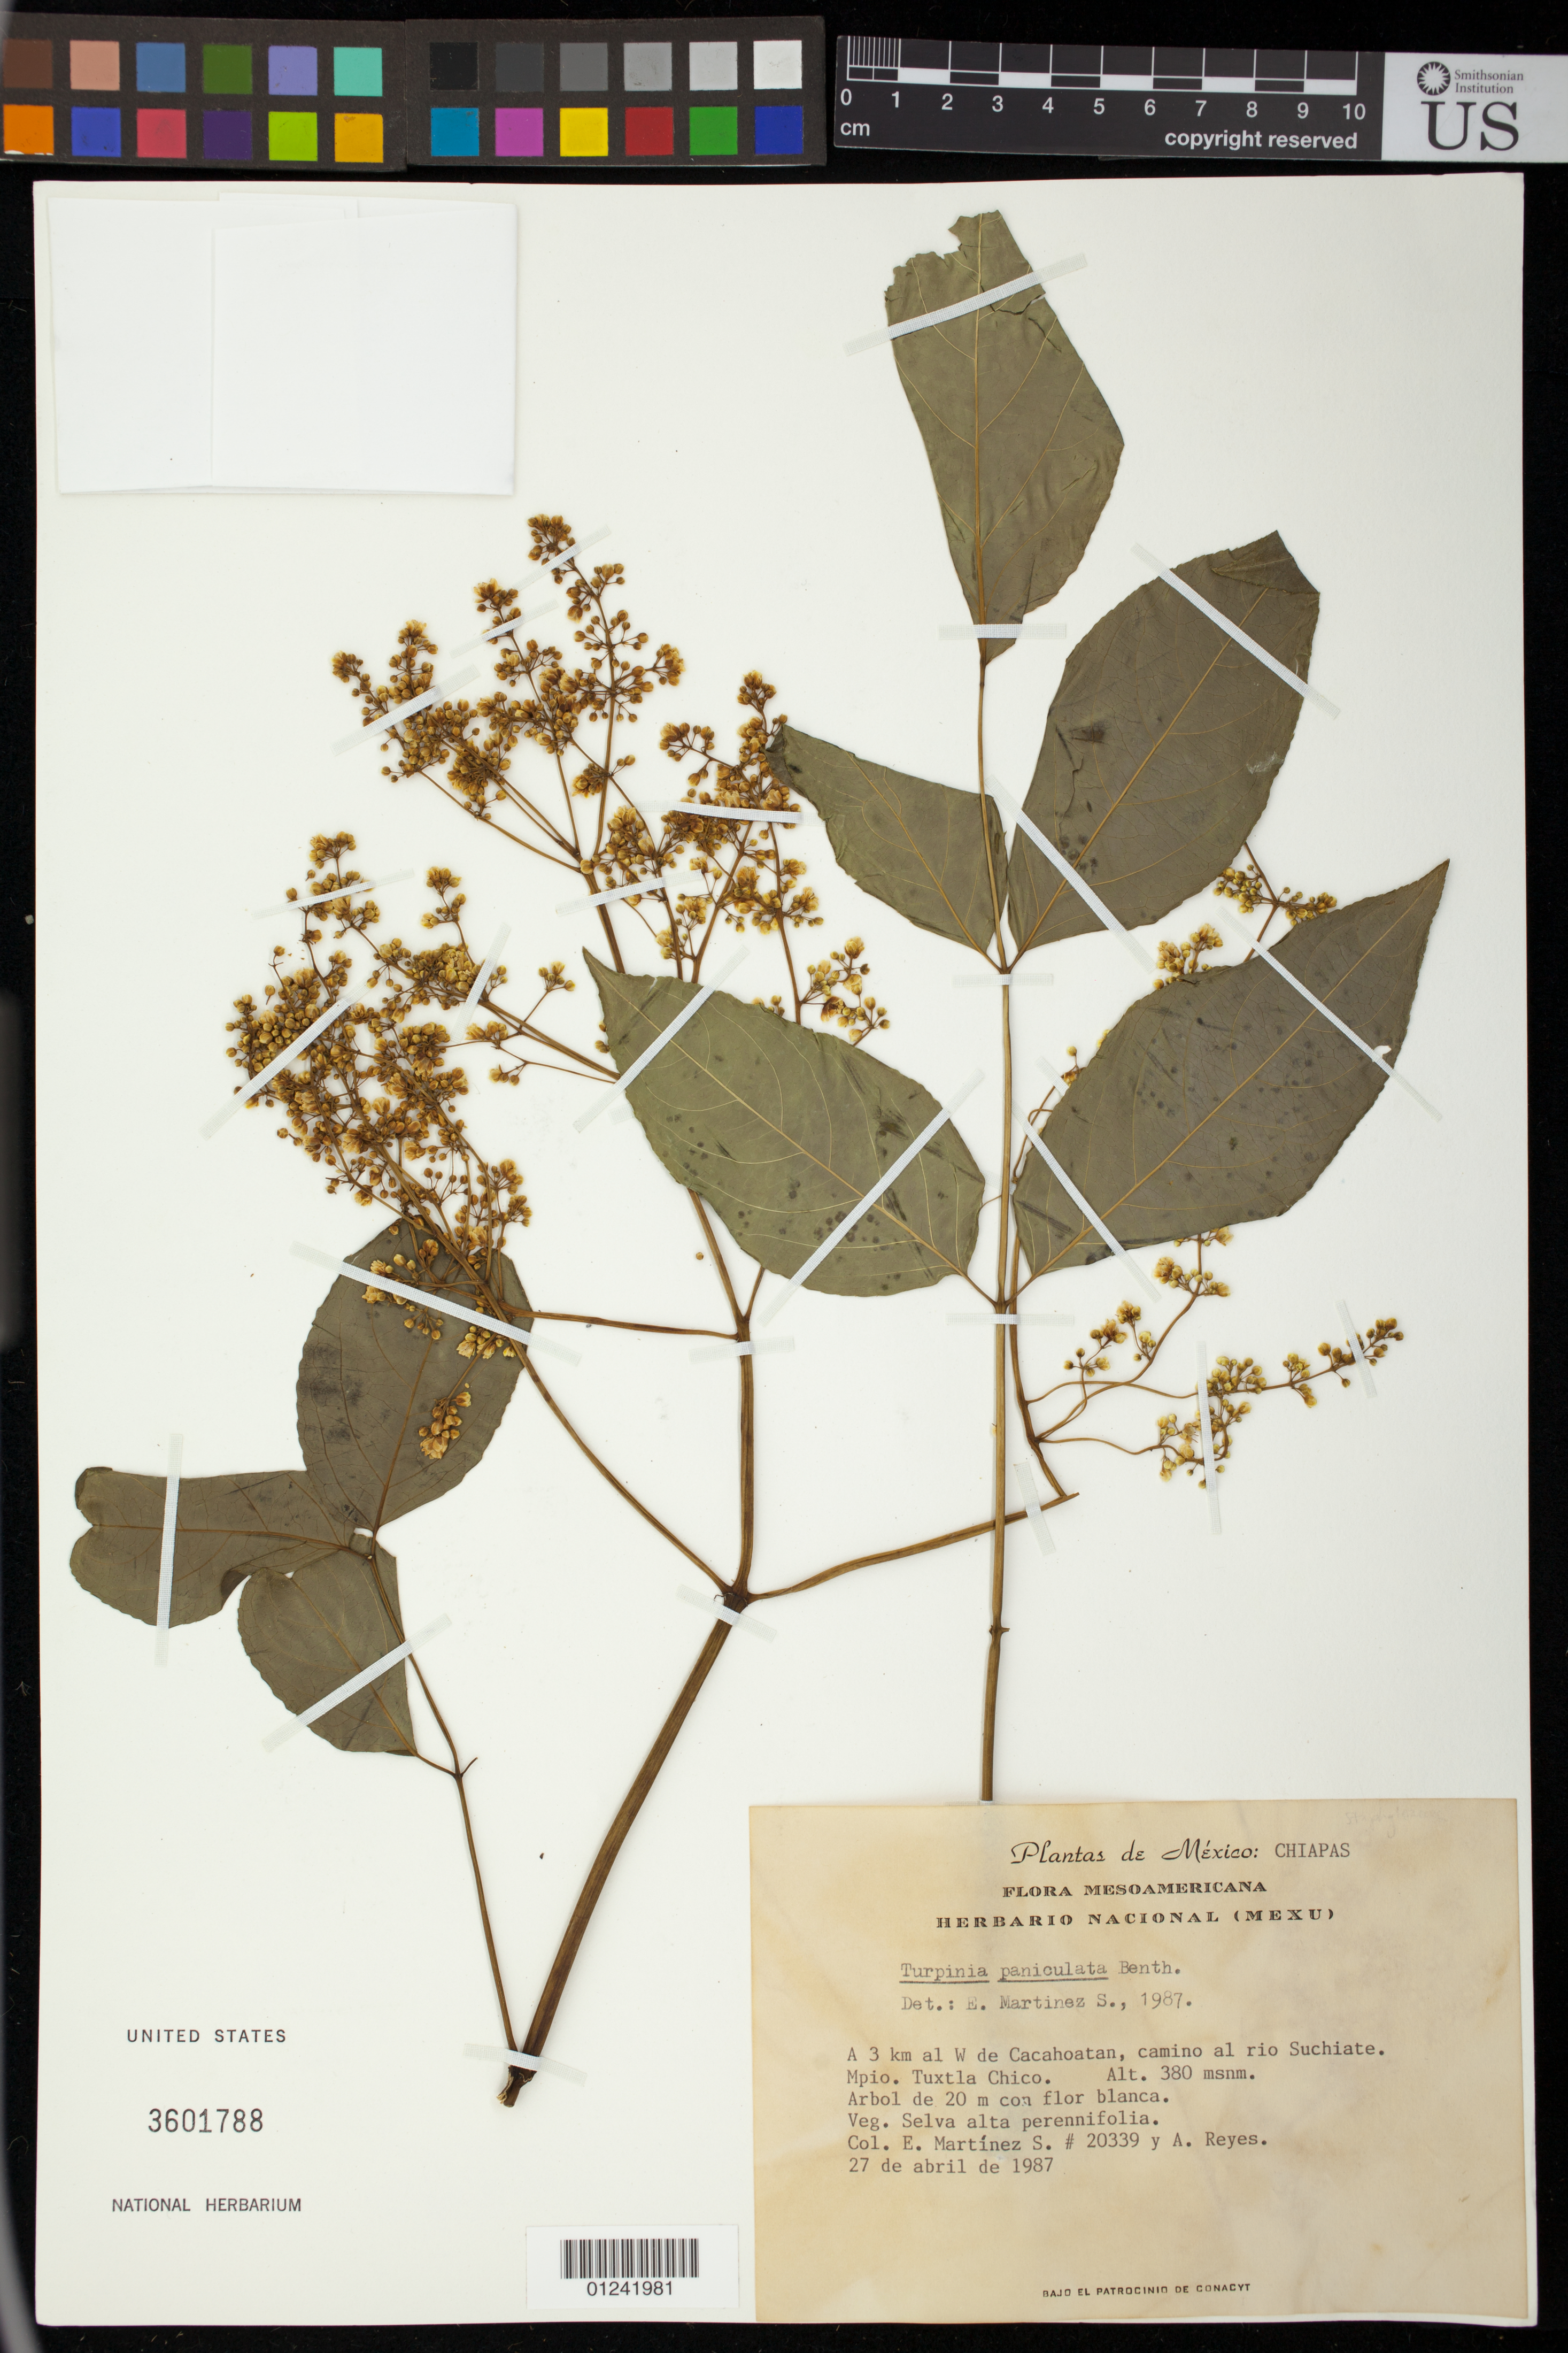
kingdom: Plantae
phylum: Tracheophyta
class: Magnoliopsida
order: Crossosomatales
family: Staphyleaceae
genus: Turpinia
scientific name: Turpinia paniculata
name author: Vent.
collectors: E. M. Martínez S. & A. Reyes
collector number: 20339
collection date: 1987-04-27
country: México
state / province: Chiapas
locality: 3 km al W de Cacahoatan, camino al rio Suchiate. Mpio. Tuxtla Chico.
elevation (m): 380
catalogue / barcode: US 3601788